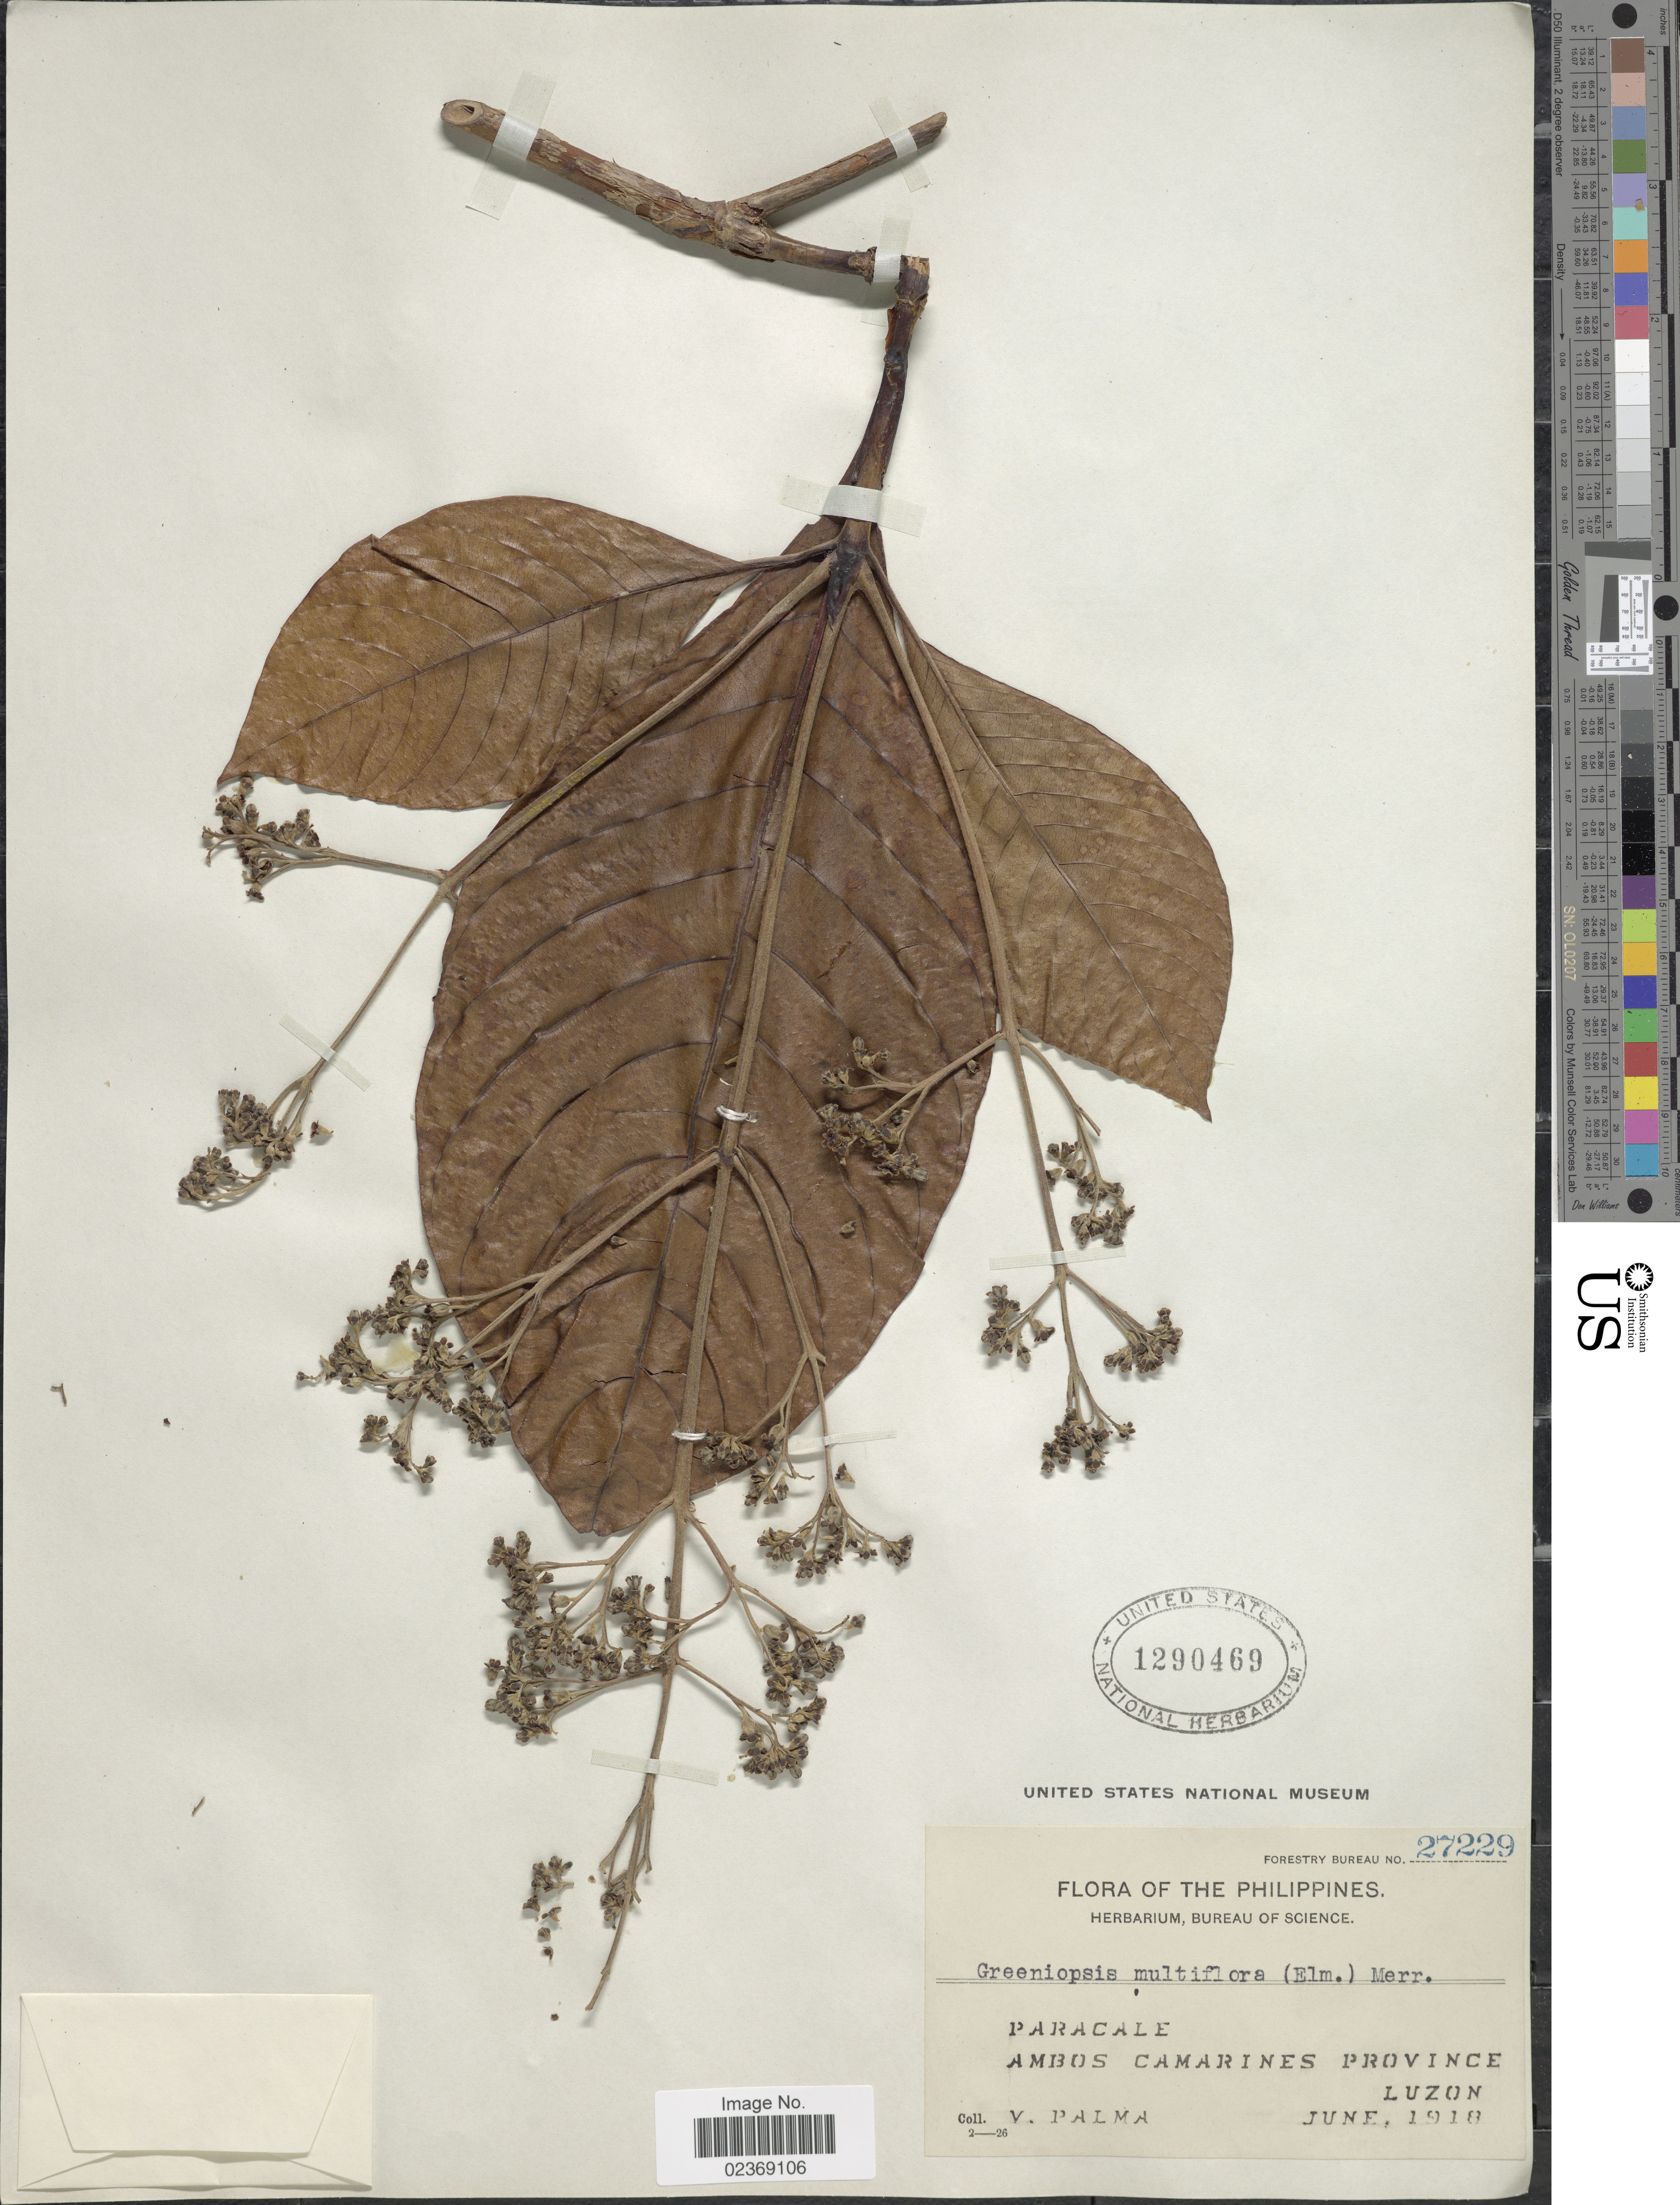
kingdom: Plantae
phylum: Tracheophyta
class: Magnoliopsida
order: Gentianales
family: Rubiaceae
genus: Greeniopsis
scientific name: Greeniopsis multiflora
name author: (Elmer) Merr.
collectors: V. Palma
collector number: Forestry Bureau 27229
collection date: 1918-06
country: Philippines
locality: Paracale, Ambos Camarines Proivnce Luzon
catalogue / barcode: US 1290469